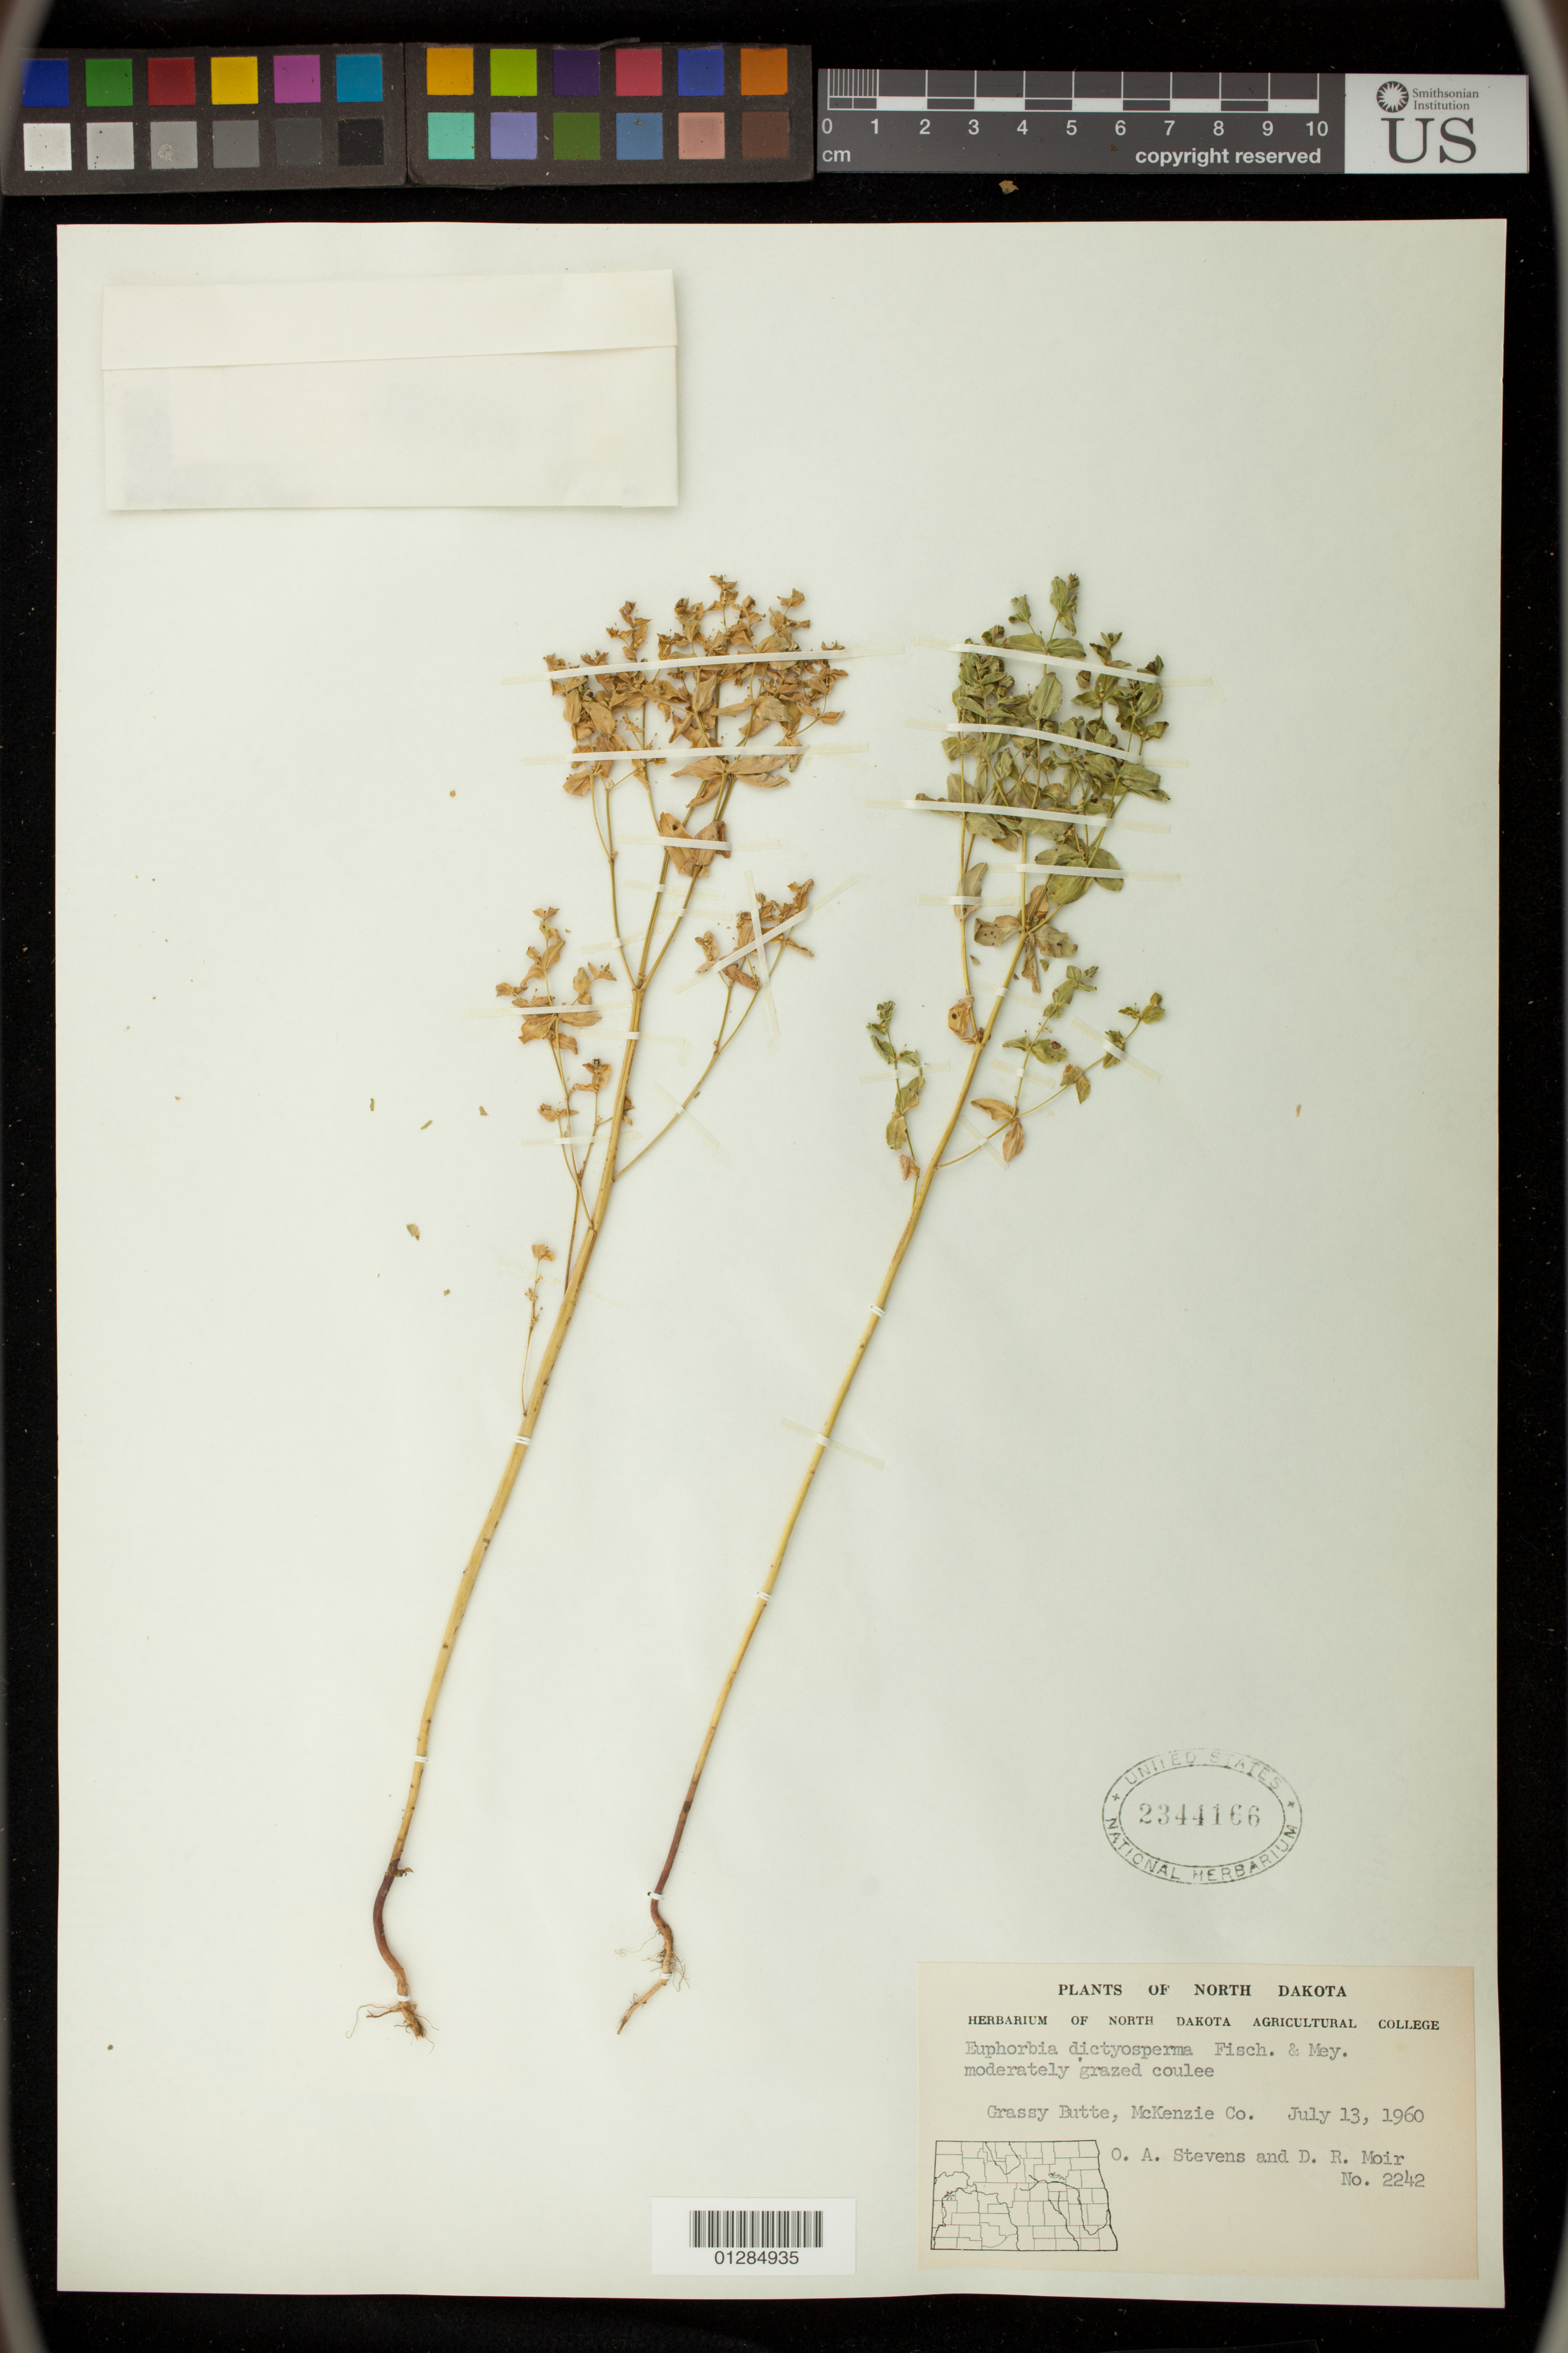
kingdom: Plantae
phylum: Tracheophyta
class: Magnoliopsida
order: Malpighiales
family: Euphorbiaceae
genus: Euphorbia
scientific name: Euphorbia spathulata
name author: Lam.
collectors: O. A. Stevens & D. Moir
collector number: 2242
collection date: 1960-07-13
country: United States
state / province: North Dakota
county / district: McKenzie County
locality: Grassy Butte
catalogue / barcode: US 2344166